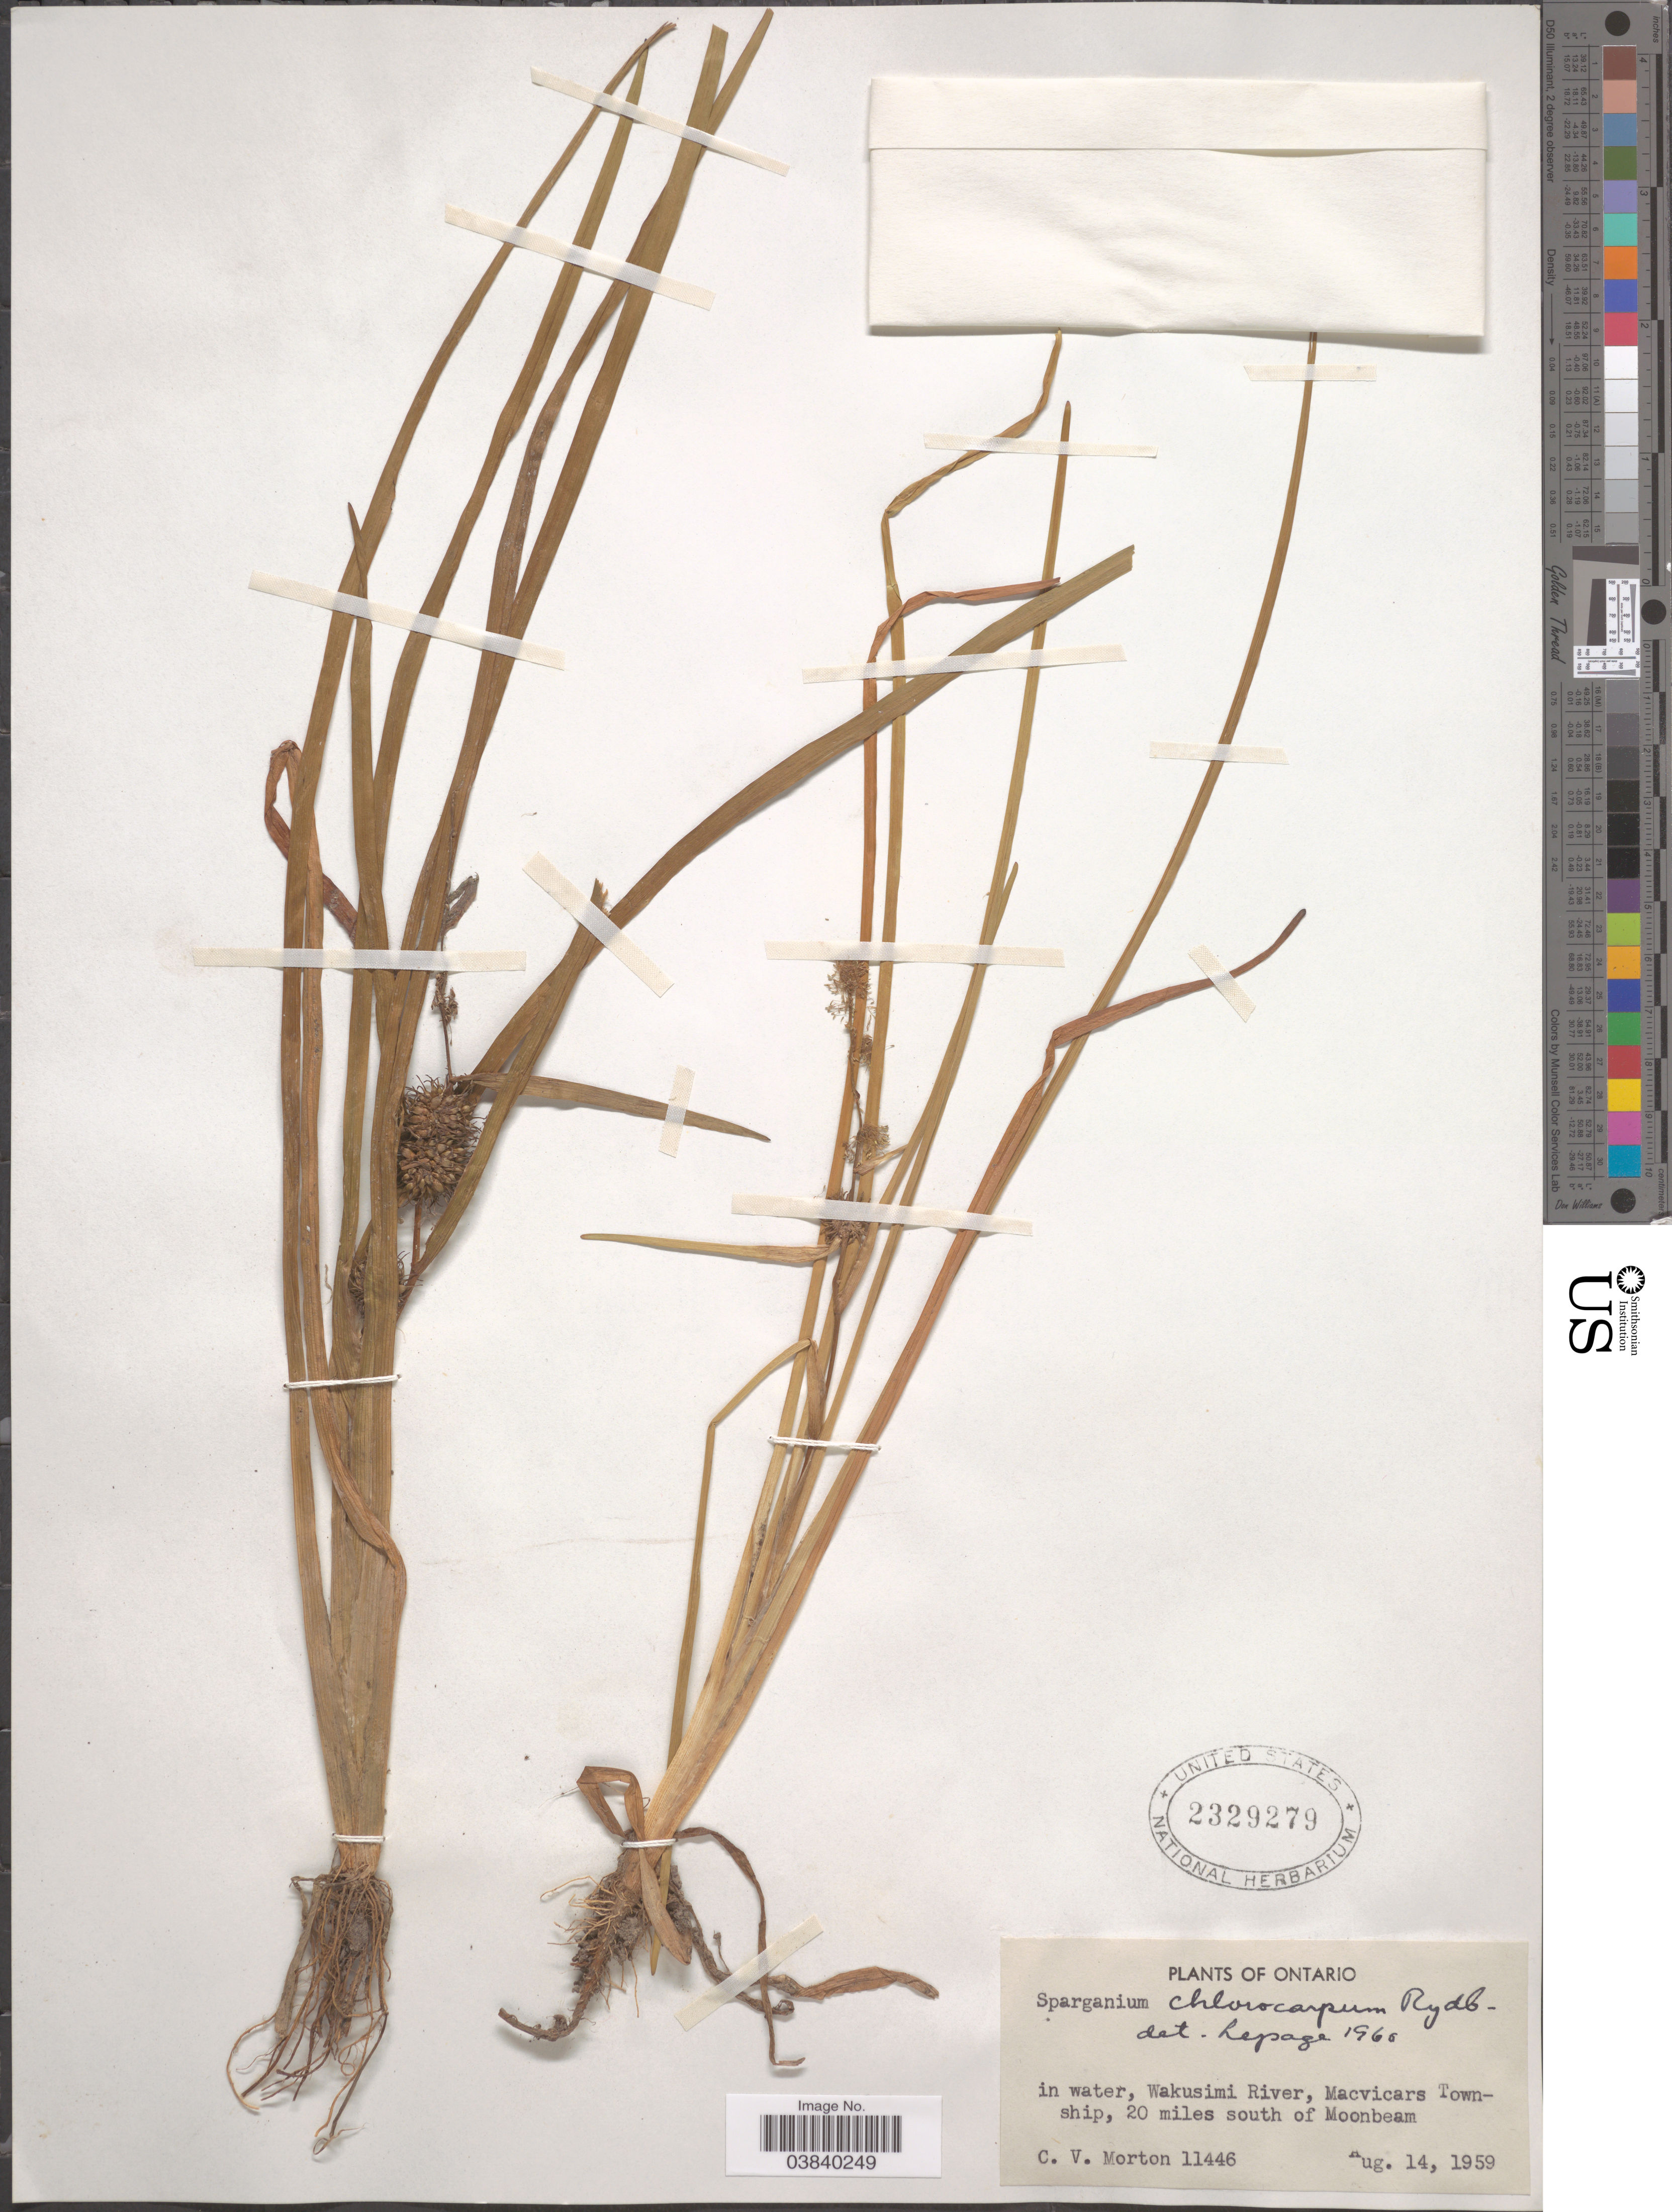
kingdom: Plantae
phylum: Tracheophyta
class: Liliopsida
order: Poales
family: Typhaceae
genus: Sparganium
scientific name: Sparganium chlorocarpum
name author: Rydb.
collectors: C. V. Morton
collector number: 11446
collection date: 1959-08-14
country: Canada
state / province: Ontario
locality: Wakusimi River, Macvicars Township, 20 miles south of Moonbeam.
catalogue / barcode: US 2329279